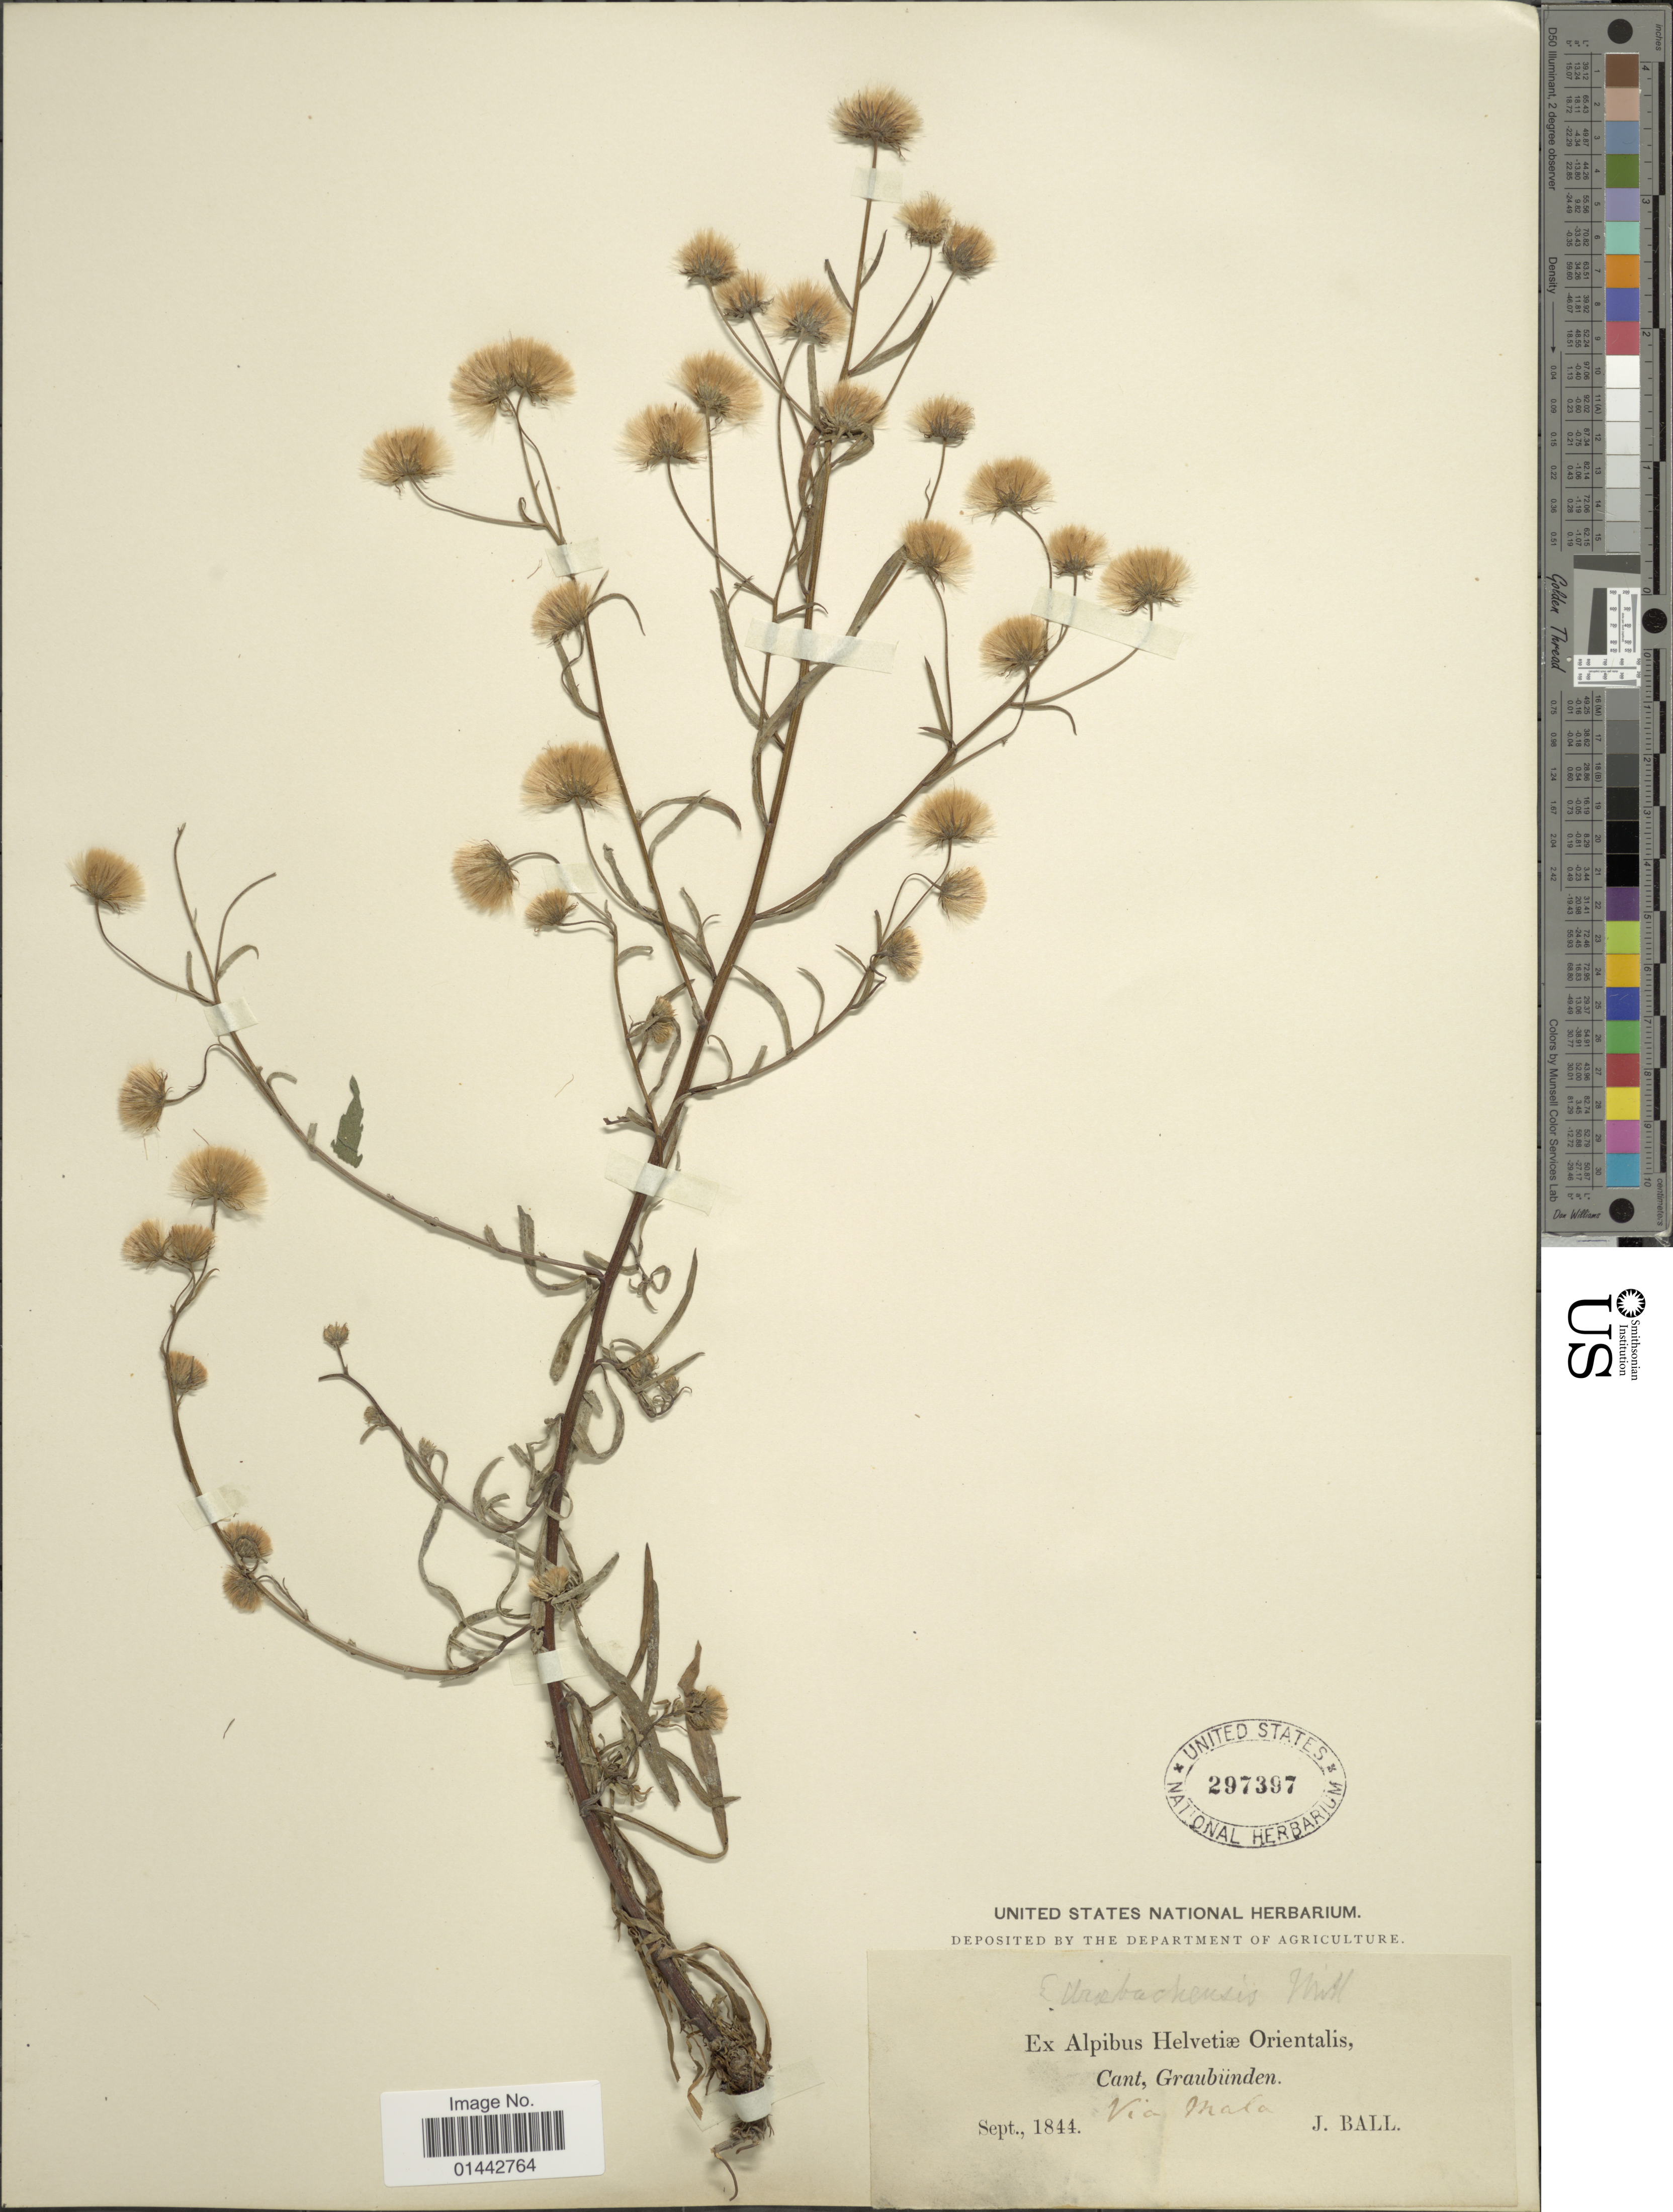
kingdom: Plantae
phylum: Tracheophyta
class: Magnoliopsida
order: Asterales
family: Asteraceae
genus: Erigeron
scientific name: Erigeron drobachiense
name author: O.F. Müll.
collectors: J. Ball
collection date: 1844-09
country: Switzerland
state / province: Graubunden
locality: Cant.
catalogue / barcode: US 297397